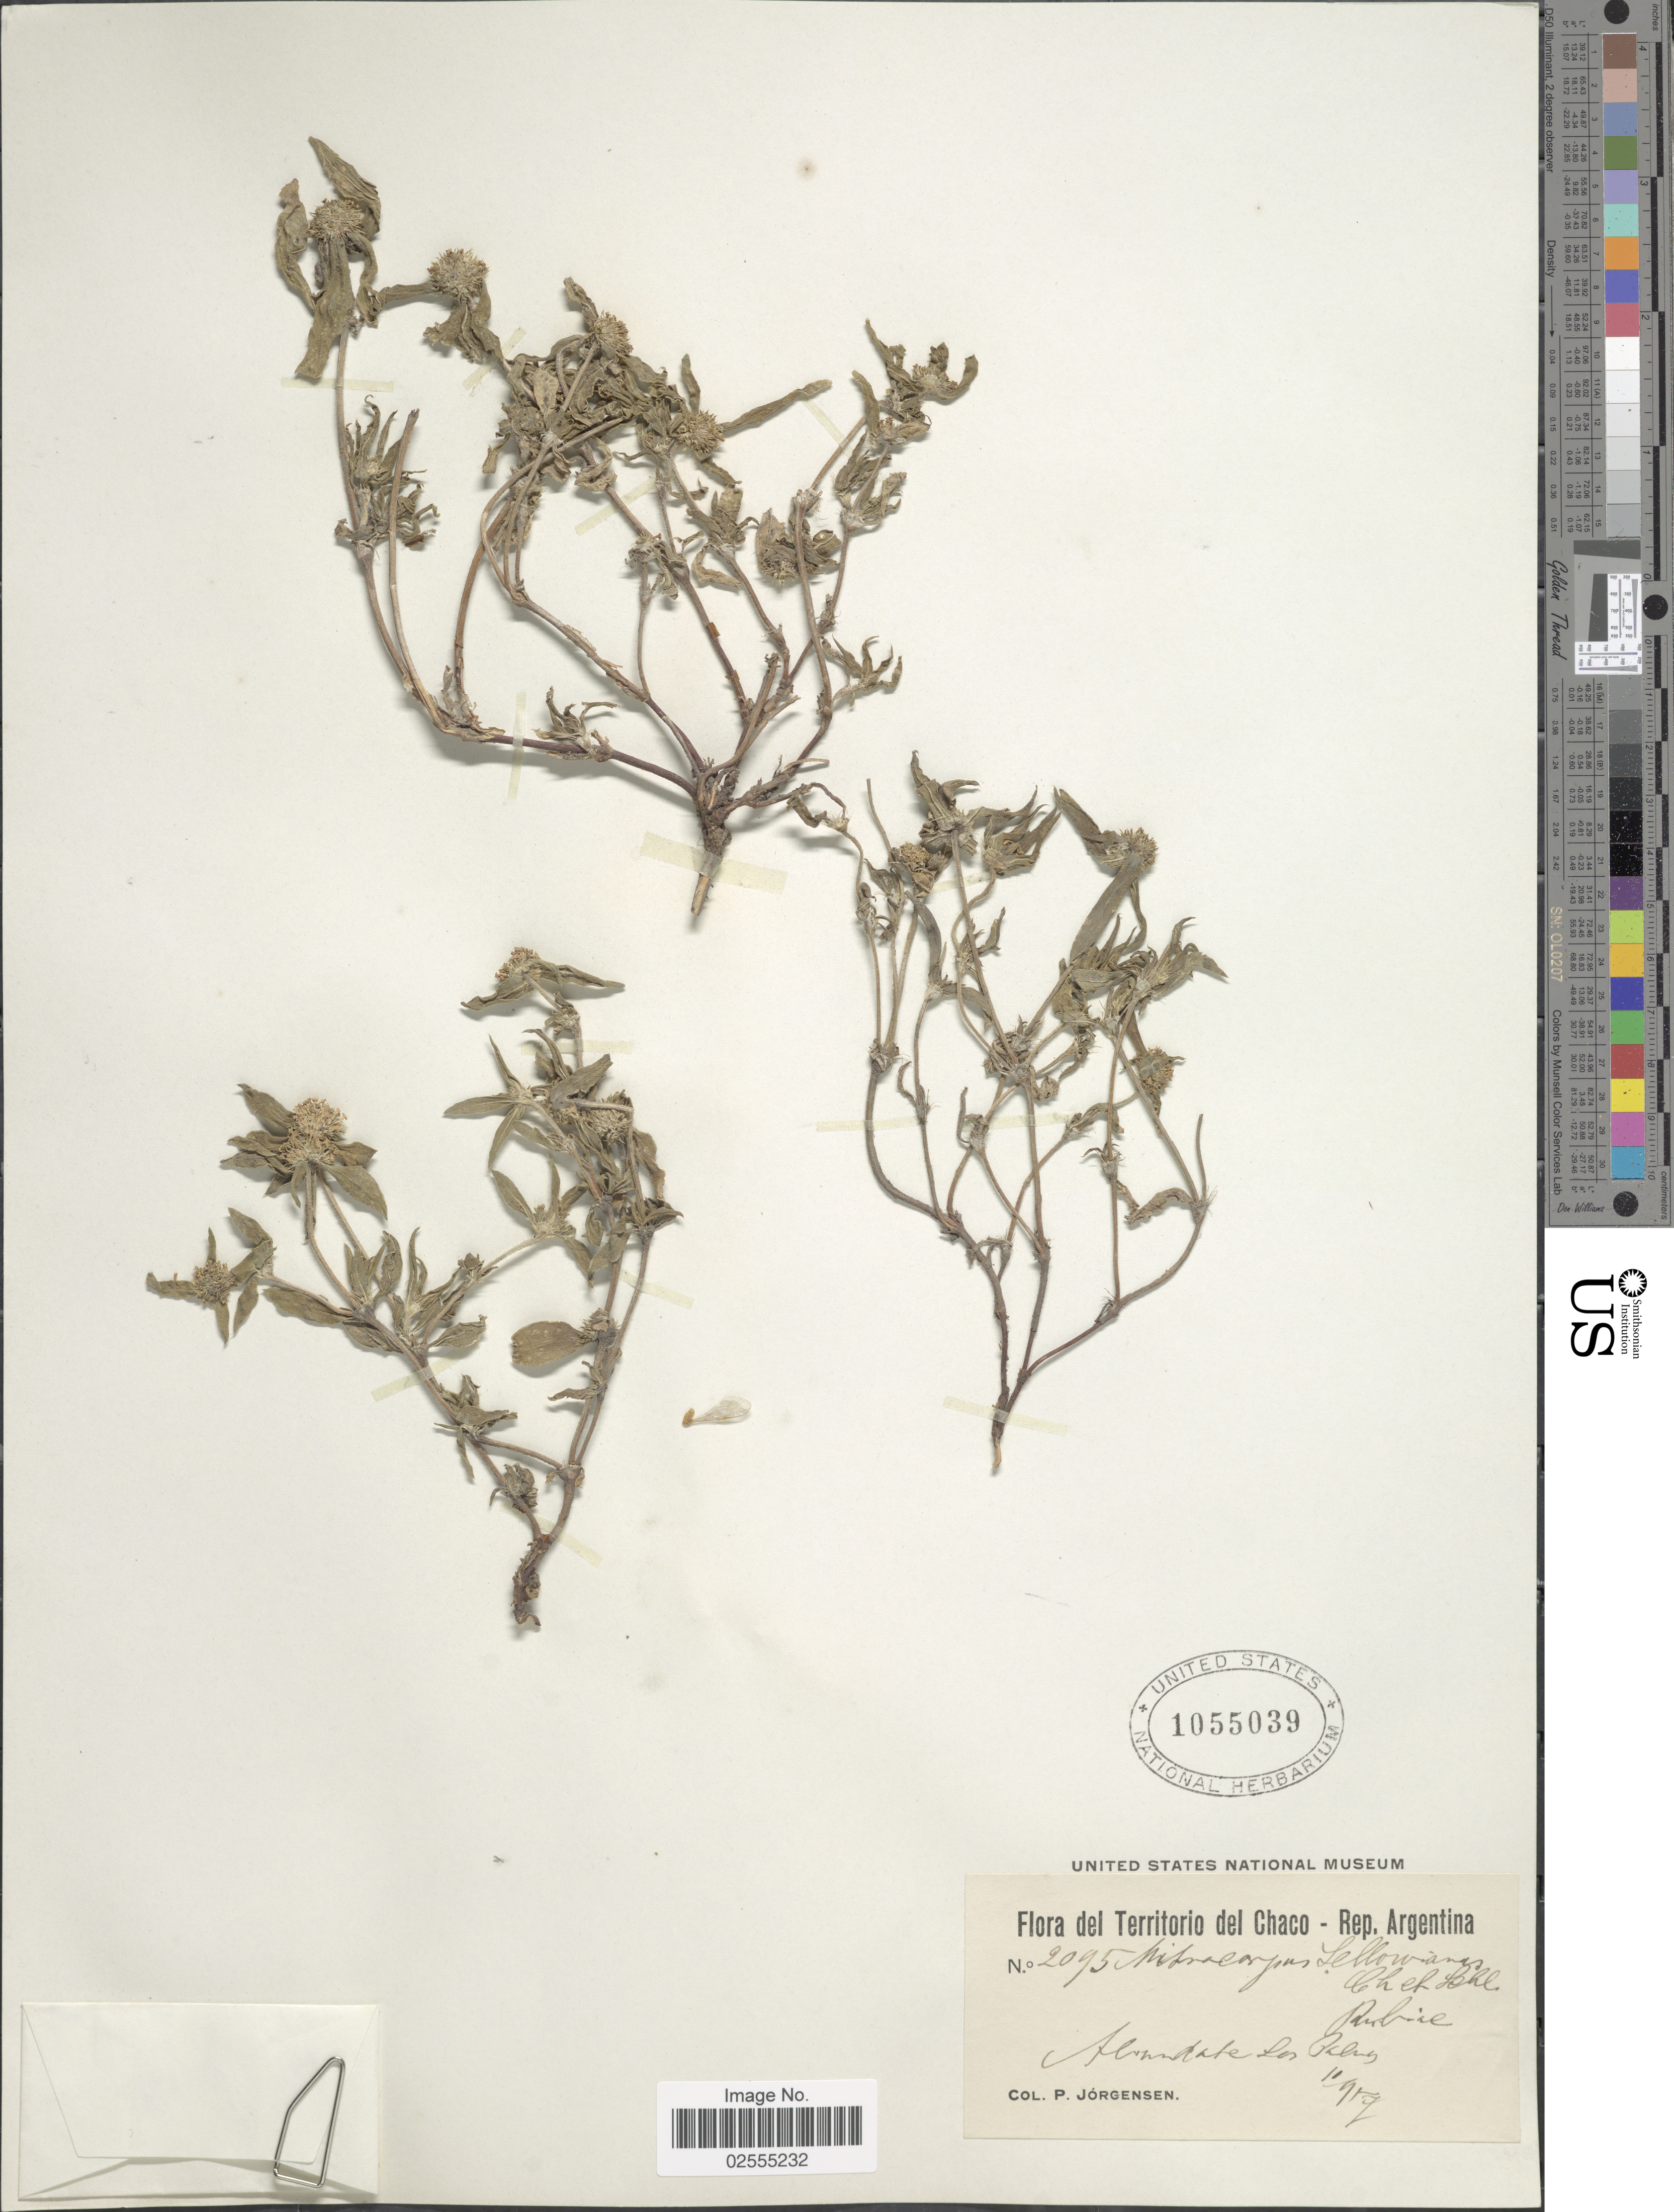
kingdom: Plantae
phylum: Tracheophyta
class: Magnoliopsida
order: Gentianales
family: Rubiaceae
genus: Mitracarpus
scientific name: Mitracarpus megapotamicus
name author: (Spreng.) Kuntze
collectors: P. Jörgensen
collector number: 2095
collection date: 1919-10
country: Argentina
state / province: Chaco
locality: Abundante Las Palmas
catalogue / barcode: US 1055039